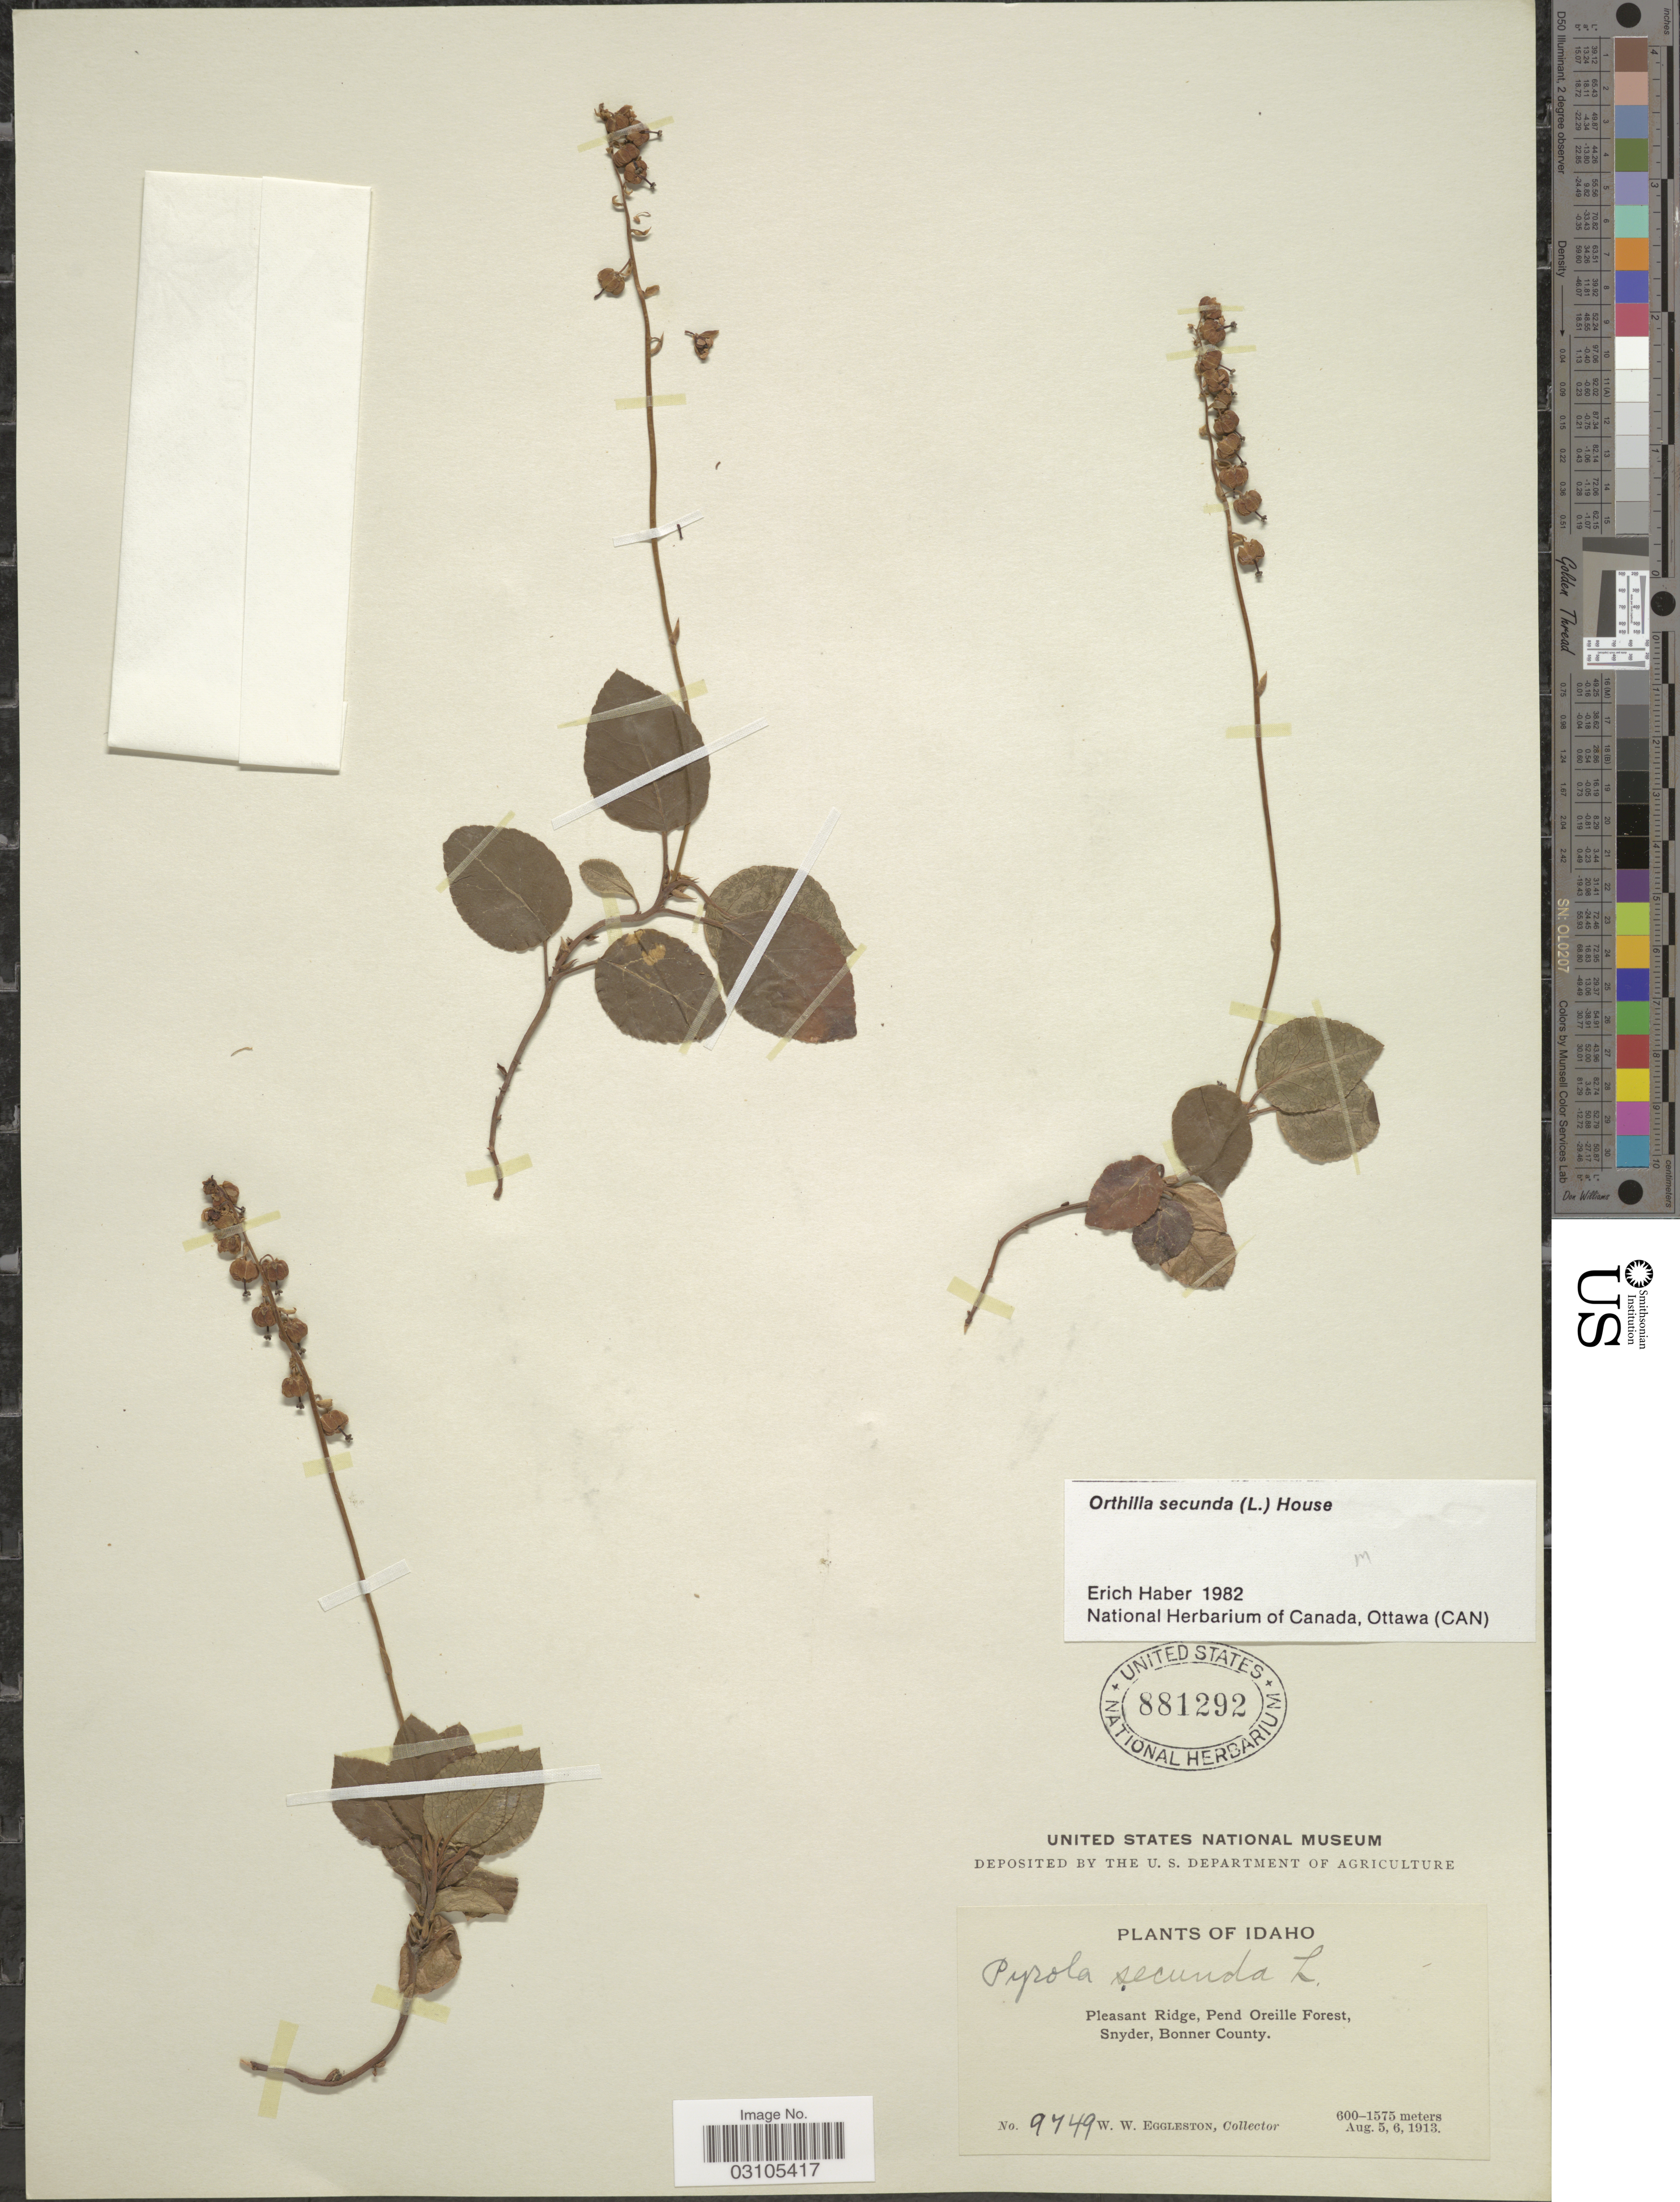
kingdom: Plantae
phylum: Tracheophyta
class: Magnoliopsida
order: Ericales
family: Ericaceae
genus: Orthilia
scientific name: Orthilia secunda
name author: (L.) House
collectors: W. W. Eggleston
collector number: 9749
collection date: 1913-08-05/1913-08-06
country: United States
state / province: Idaho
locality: Pleasant Ridge, Pend Oreille Forest, Snyder, Bonner County.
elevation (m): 600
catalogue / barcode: US 881292